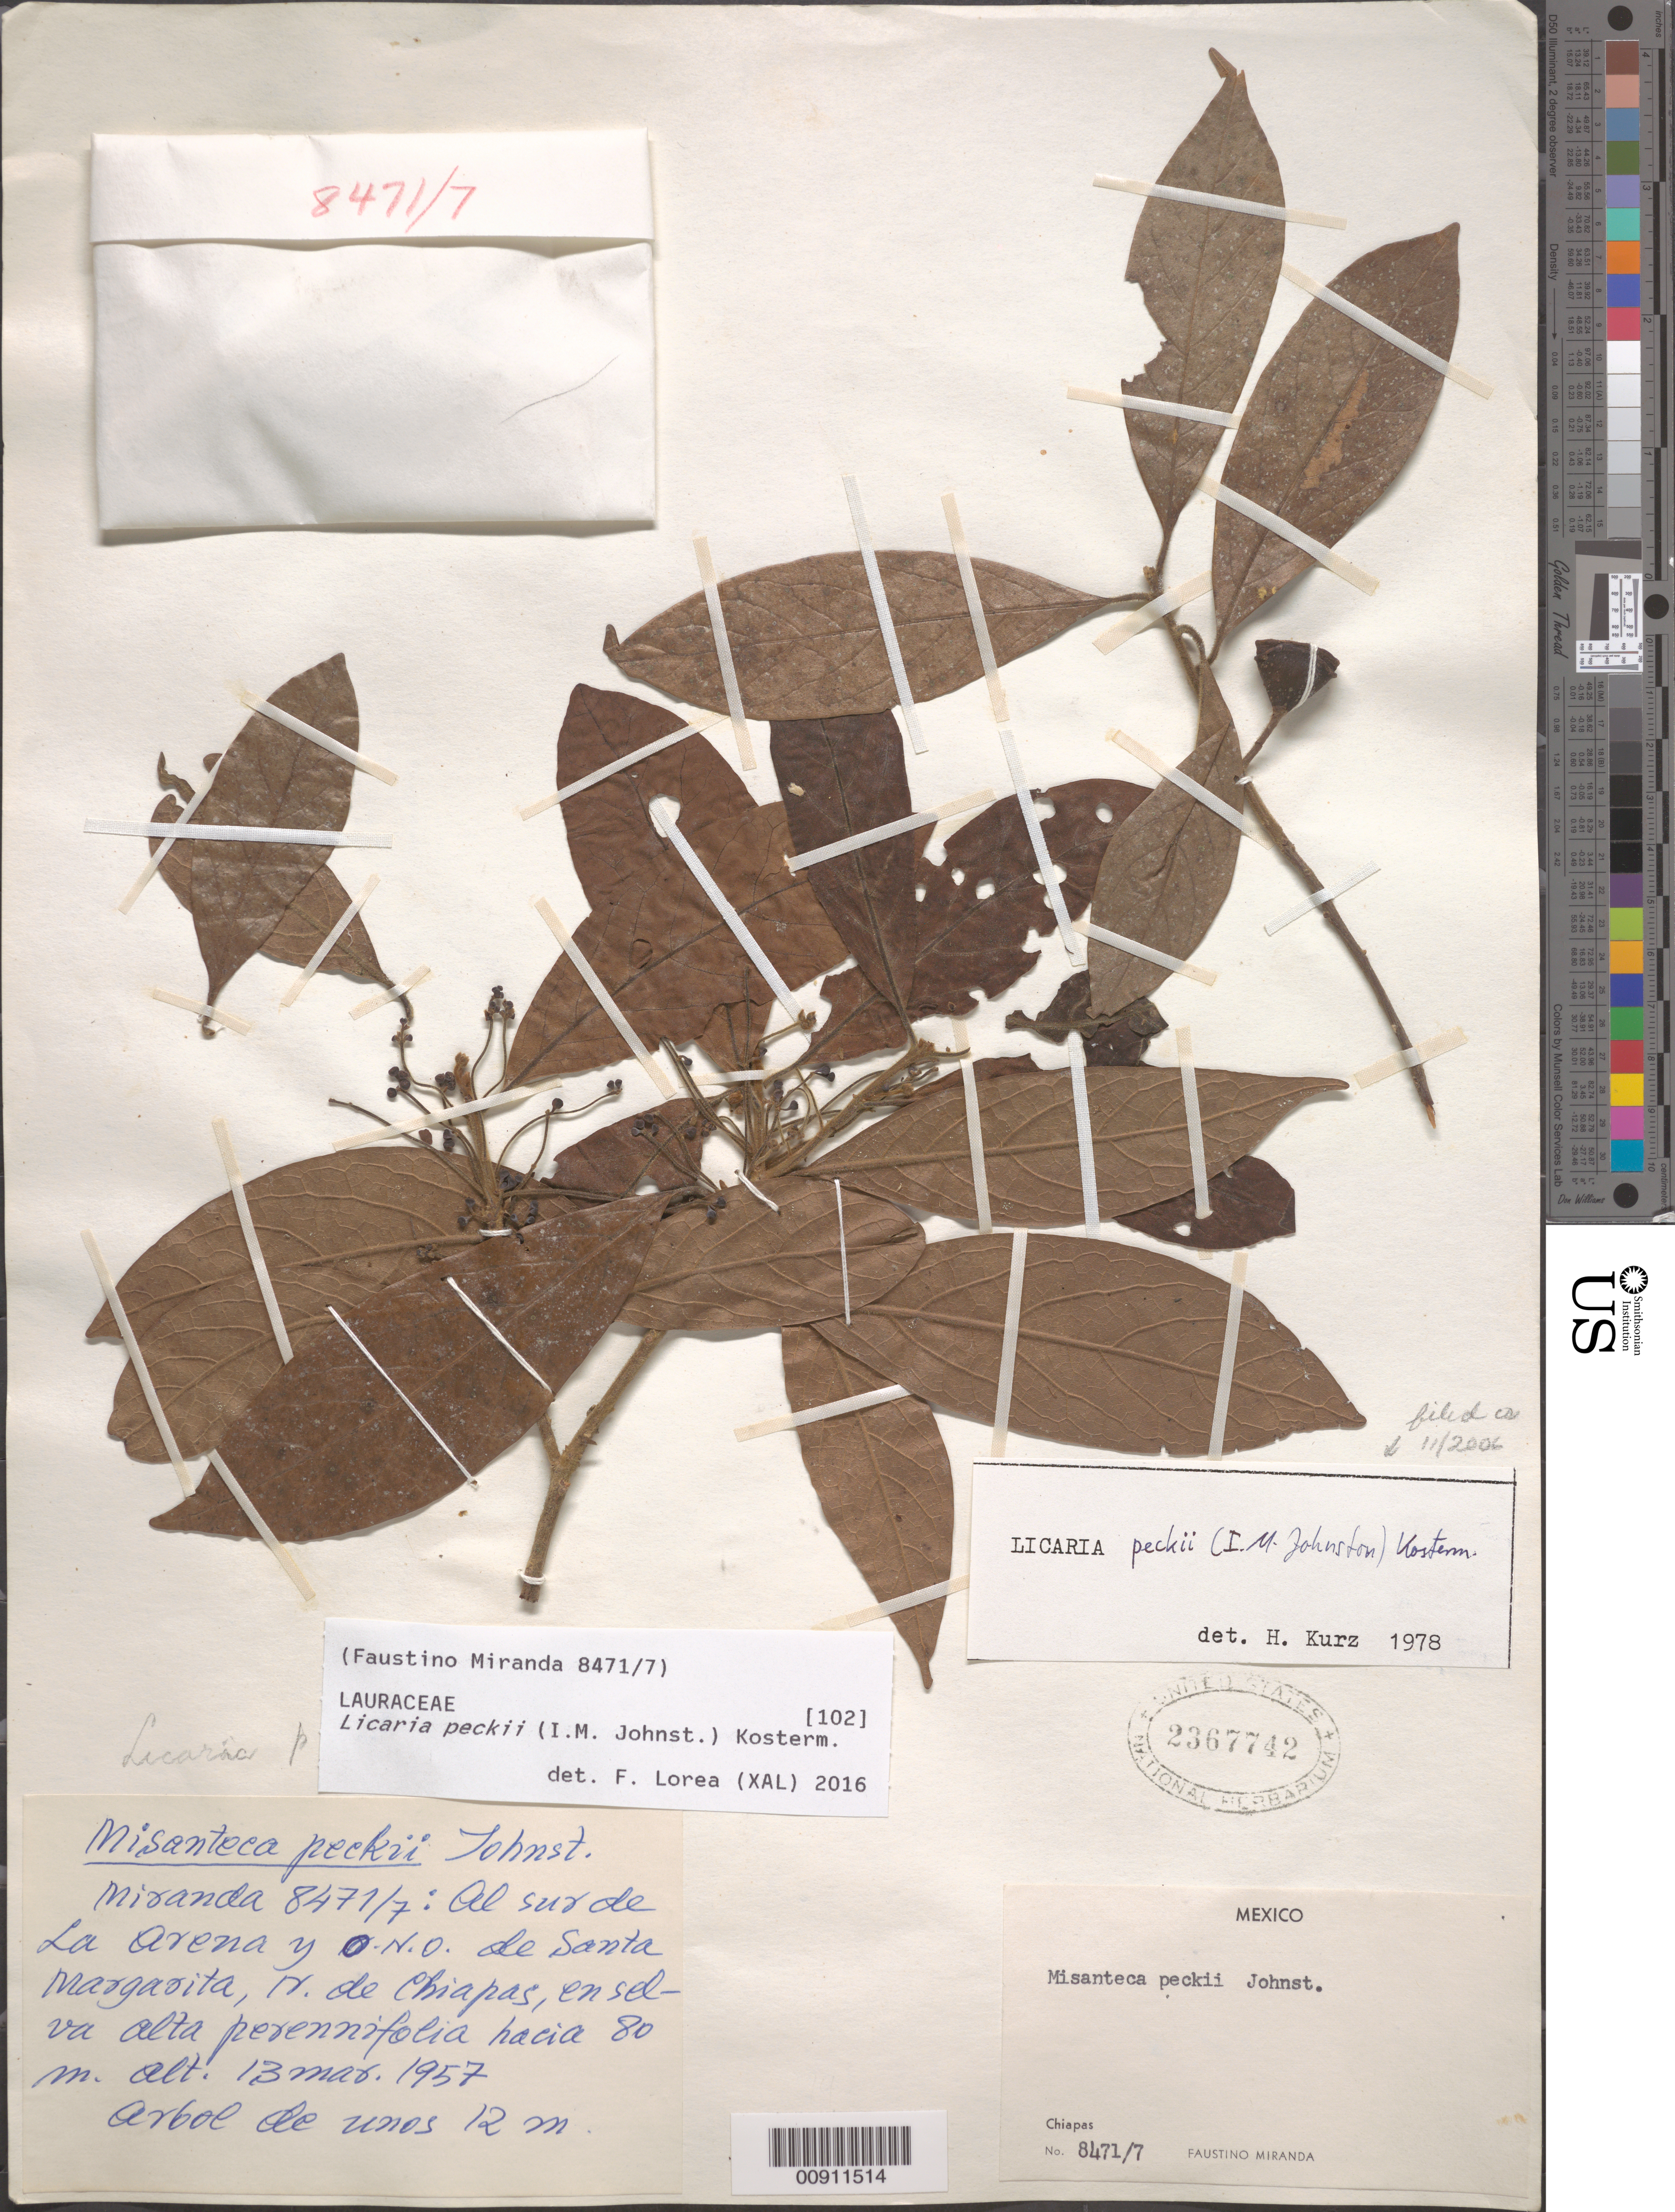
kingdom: Plantae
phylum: Tracheophyta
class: Magnoliopsida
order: Laurales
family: Lauraceae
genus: Licaria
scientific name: Licaria peckii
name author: (I.M. Johnst.) Kosterm.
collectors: Miranda G., F.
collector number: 8471/7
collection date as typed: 13 Mar 1957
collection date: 1957-03-13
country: Mexico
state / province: Chiapas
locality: Al sur de La Arena y O.N.O. de Santa Margarita, N. de Chiapas.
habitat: Selva alta perennifolia.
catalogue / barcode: US 2367742